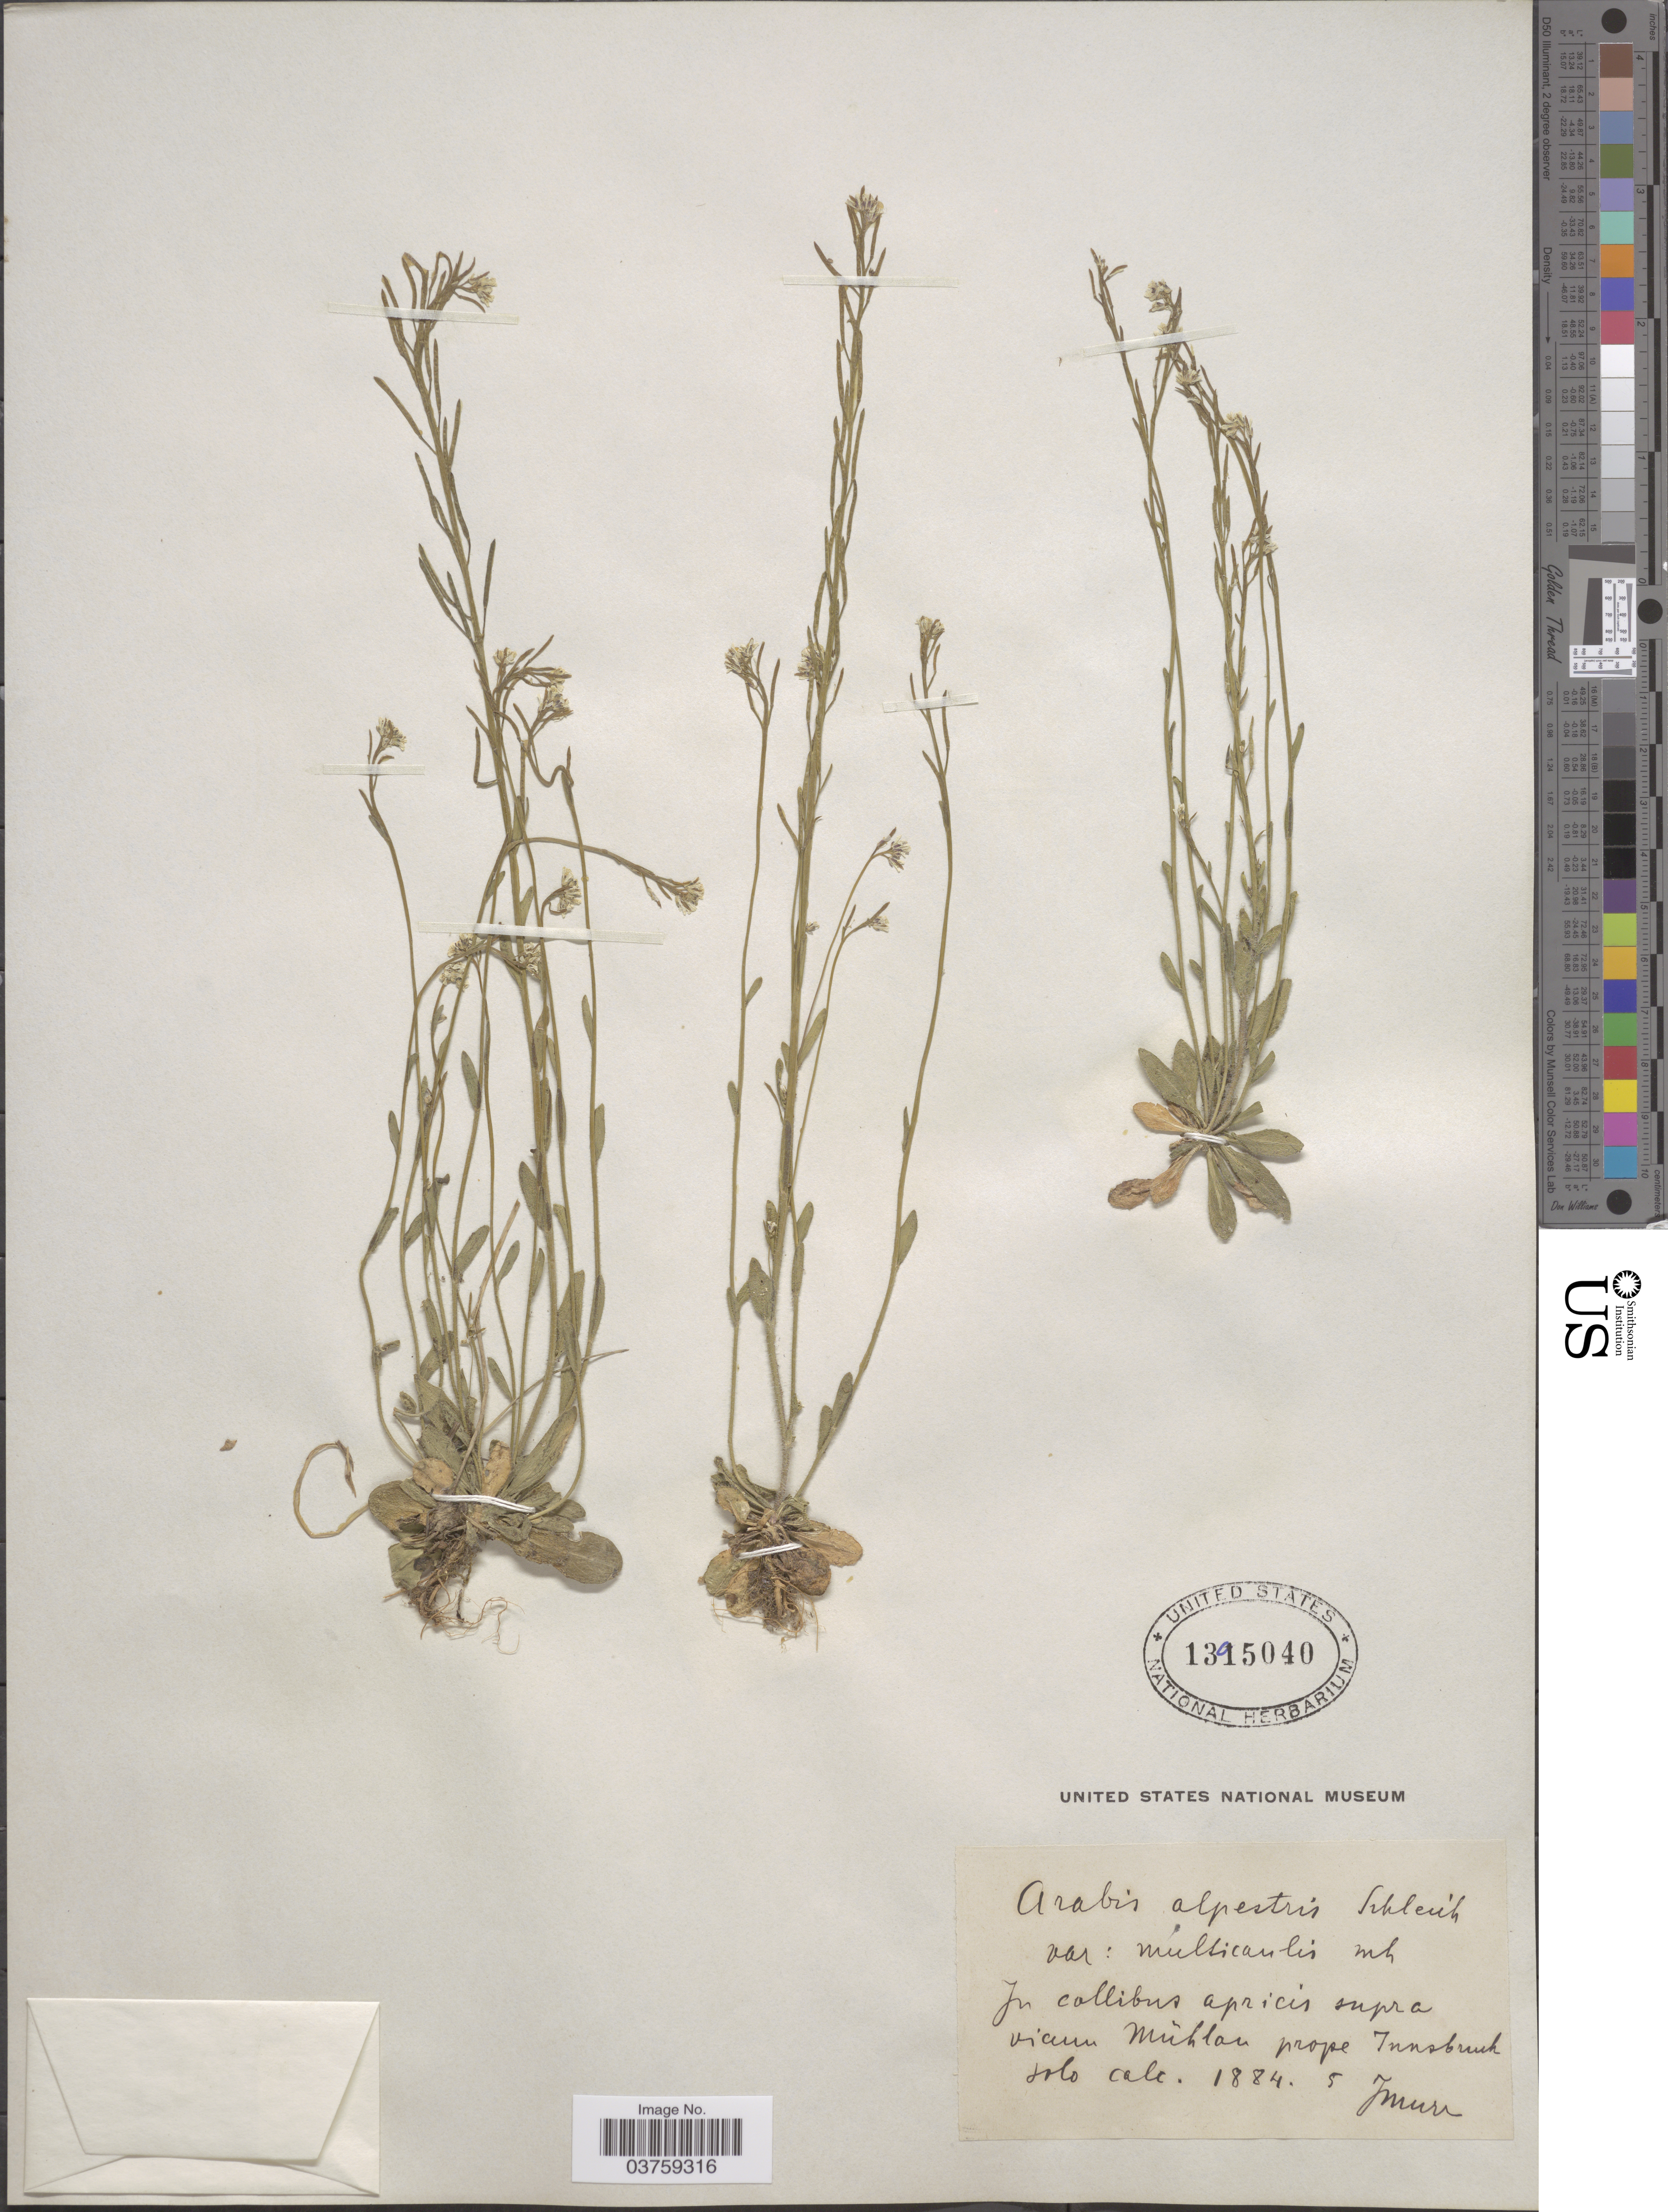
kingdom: Plantae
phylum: Tracheophyta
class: Magnoliopsida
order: Brassicales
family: Brassicaceae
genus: Arabis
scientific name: Arabis alpestris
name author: Schleich. ex Rchb.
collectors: J. Murr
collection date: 1884-06-05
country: Austria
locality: In collibus apricis supra vicum Muhlau prope Innsbruck.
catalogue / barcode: US 1395040